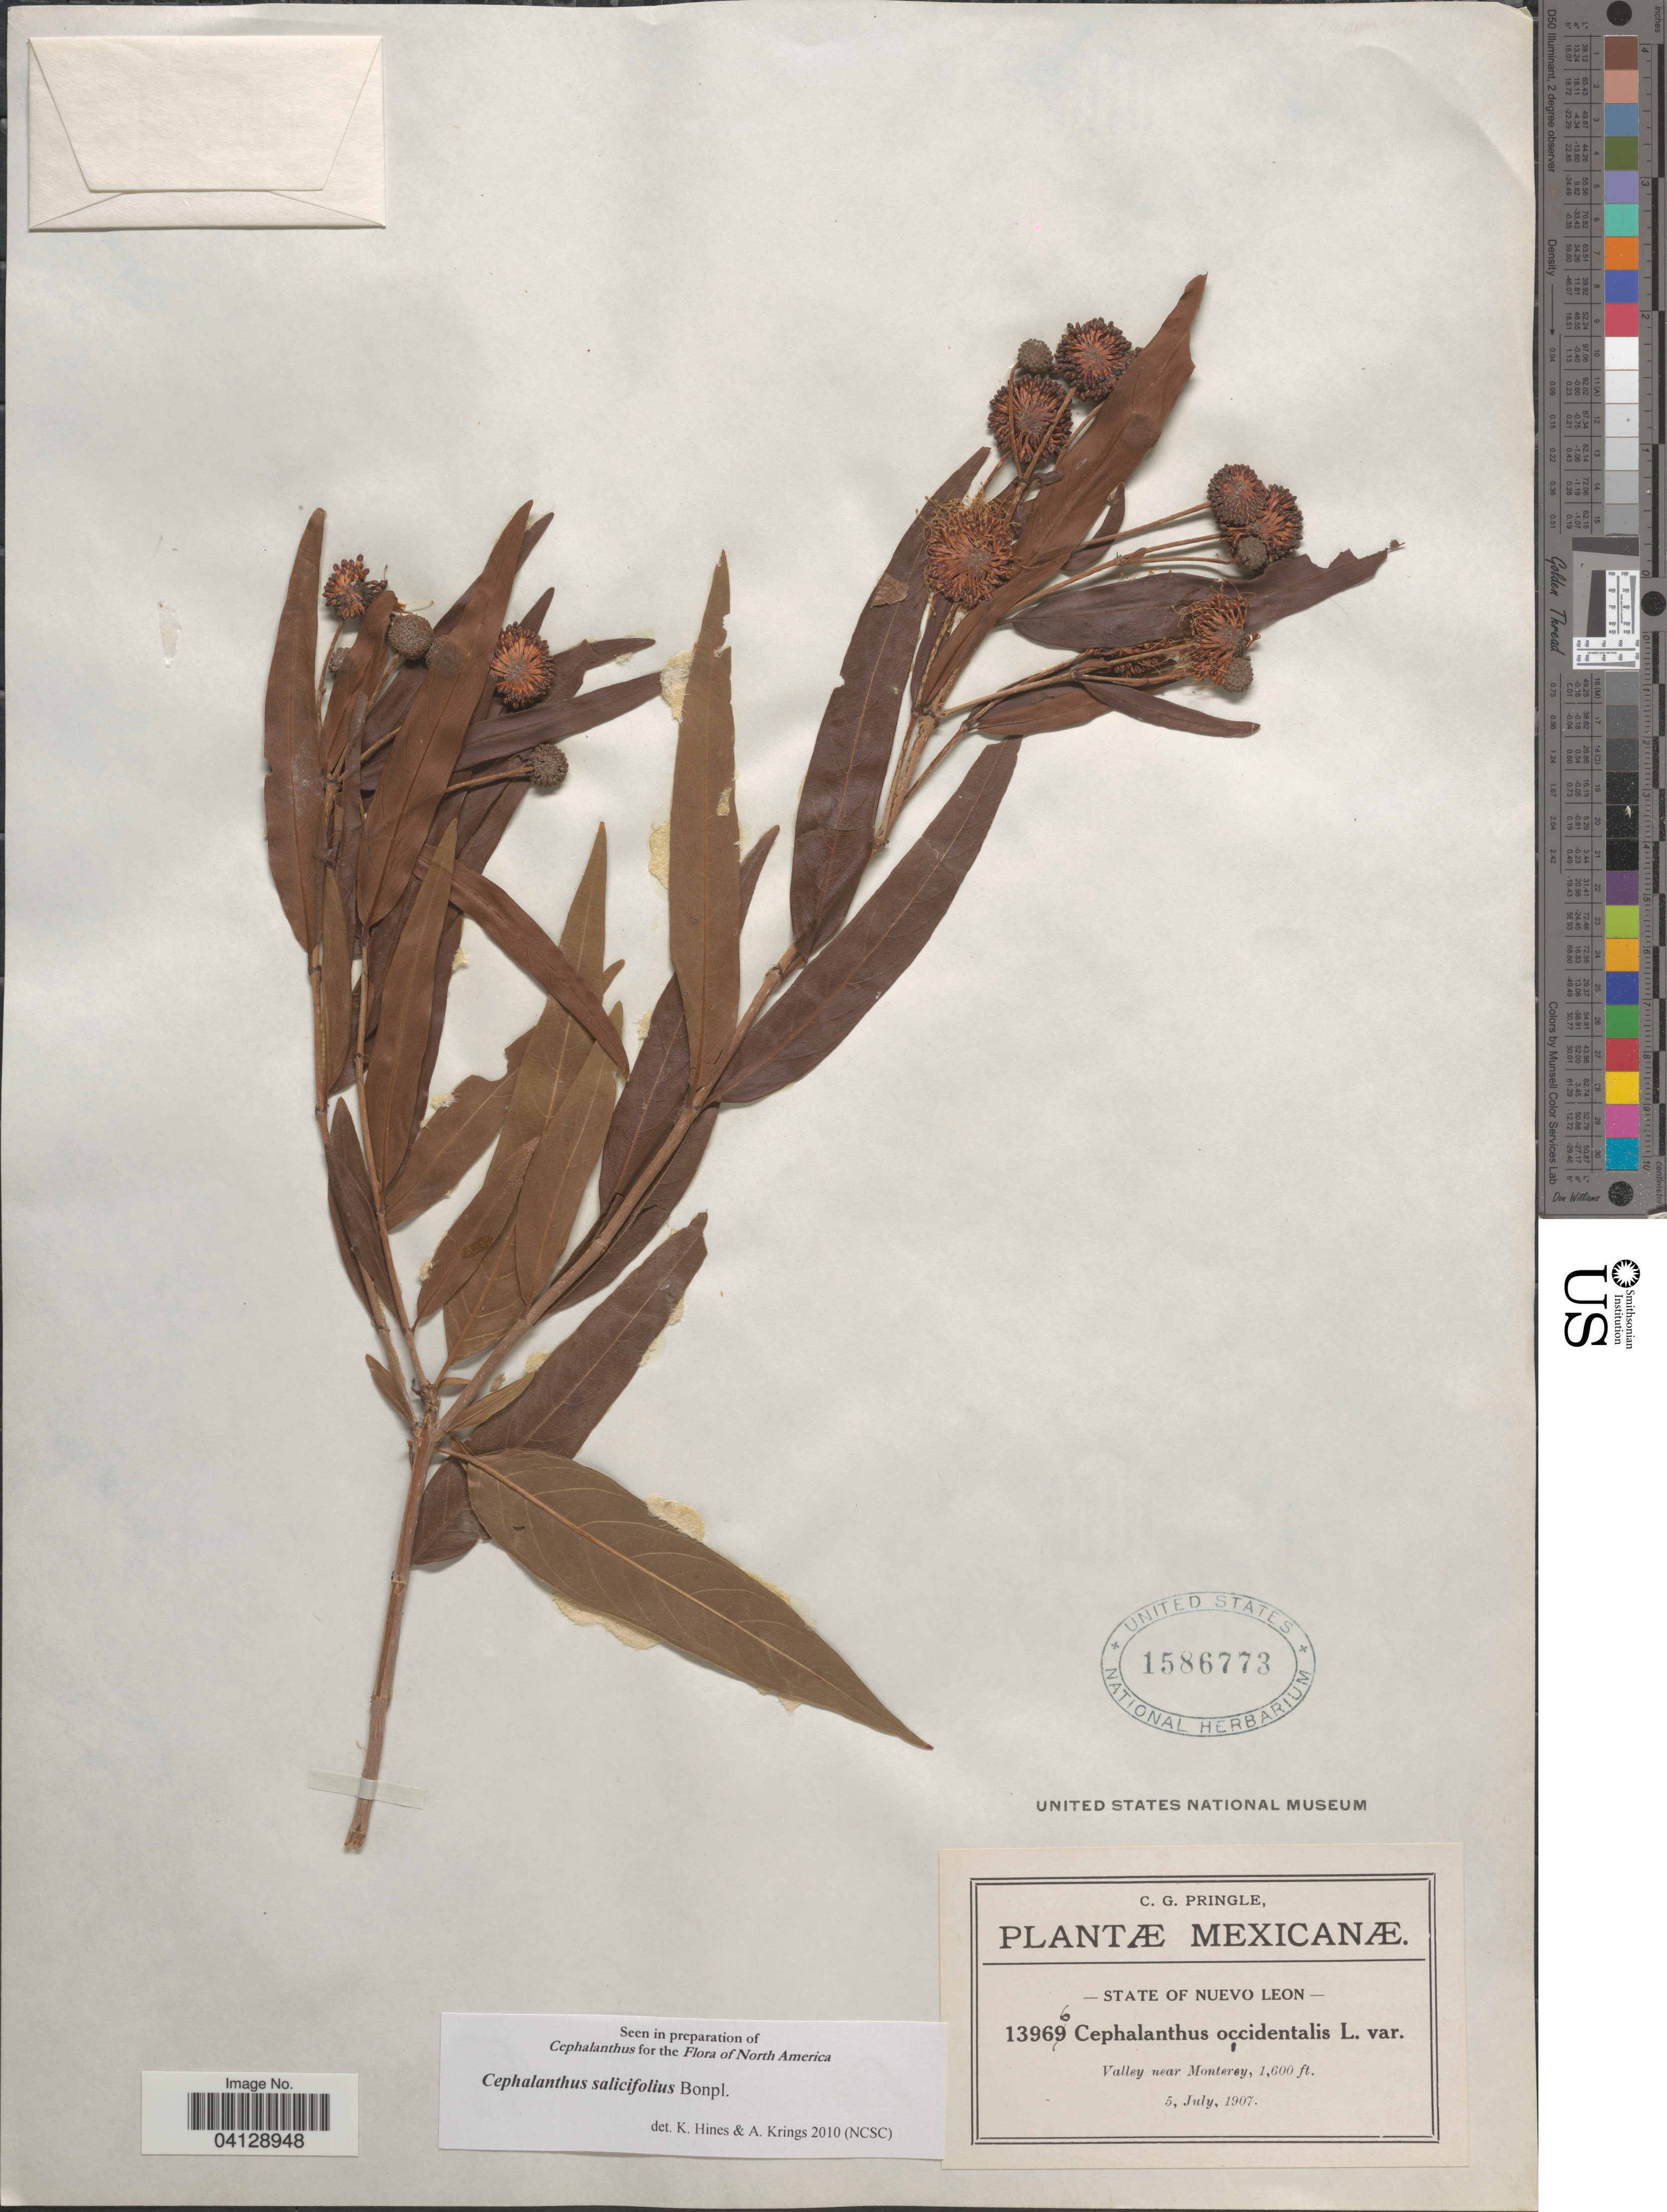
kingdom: Plantae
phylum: Tracheophyta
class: Magnoliopsida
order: Gentianales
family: Rubiaceae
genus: Cephalanthus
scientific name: Cephalanthus salicifolius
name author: Bonpl.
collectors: C. G. Pringle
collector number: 13966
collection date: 1907-07-05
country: Mexico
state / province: Nuevo León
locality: Mexicanæ. Valley near Monterey.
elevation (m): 488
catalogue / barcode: US 1586773